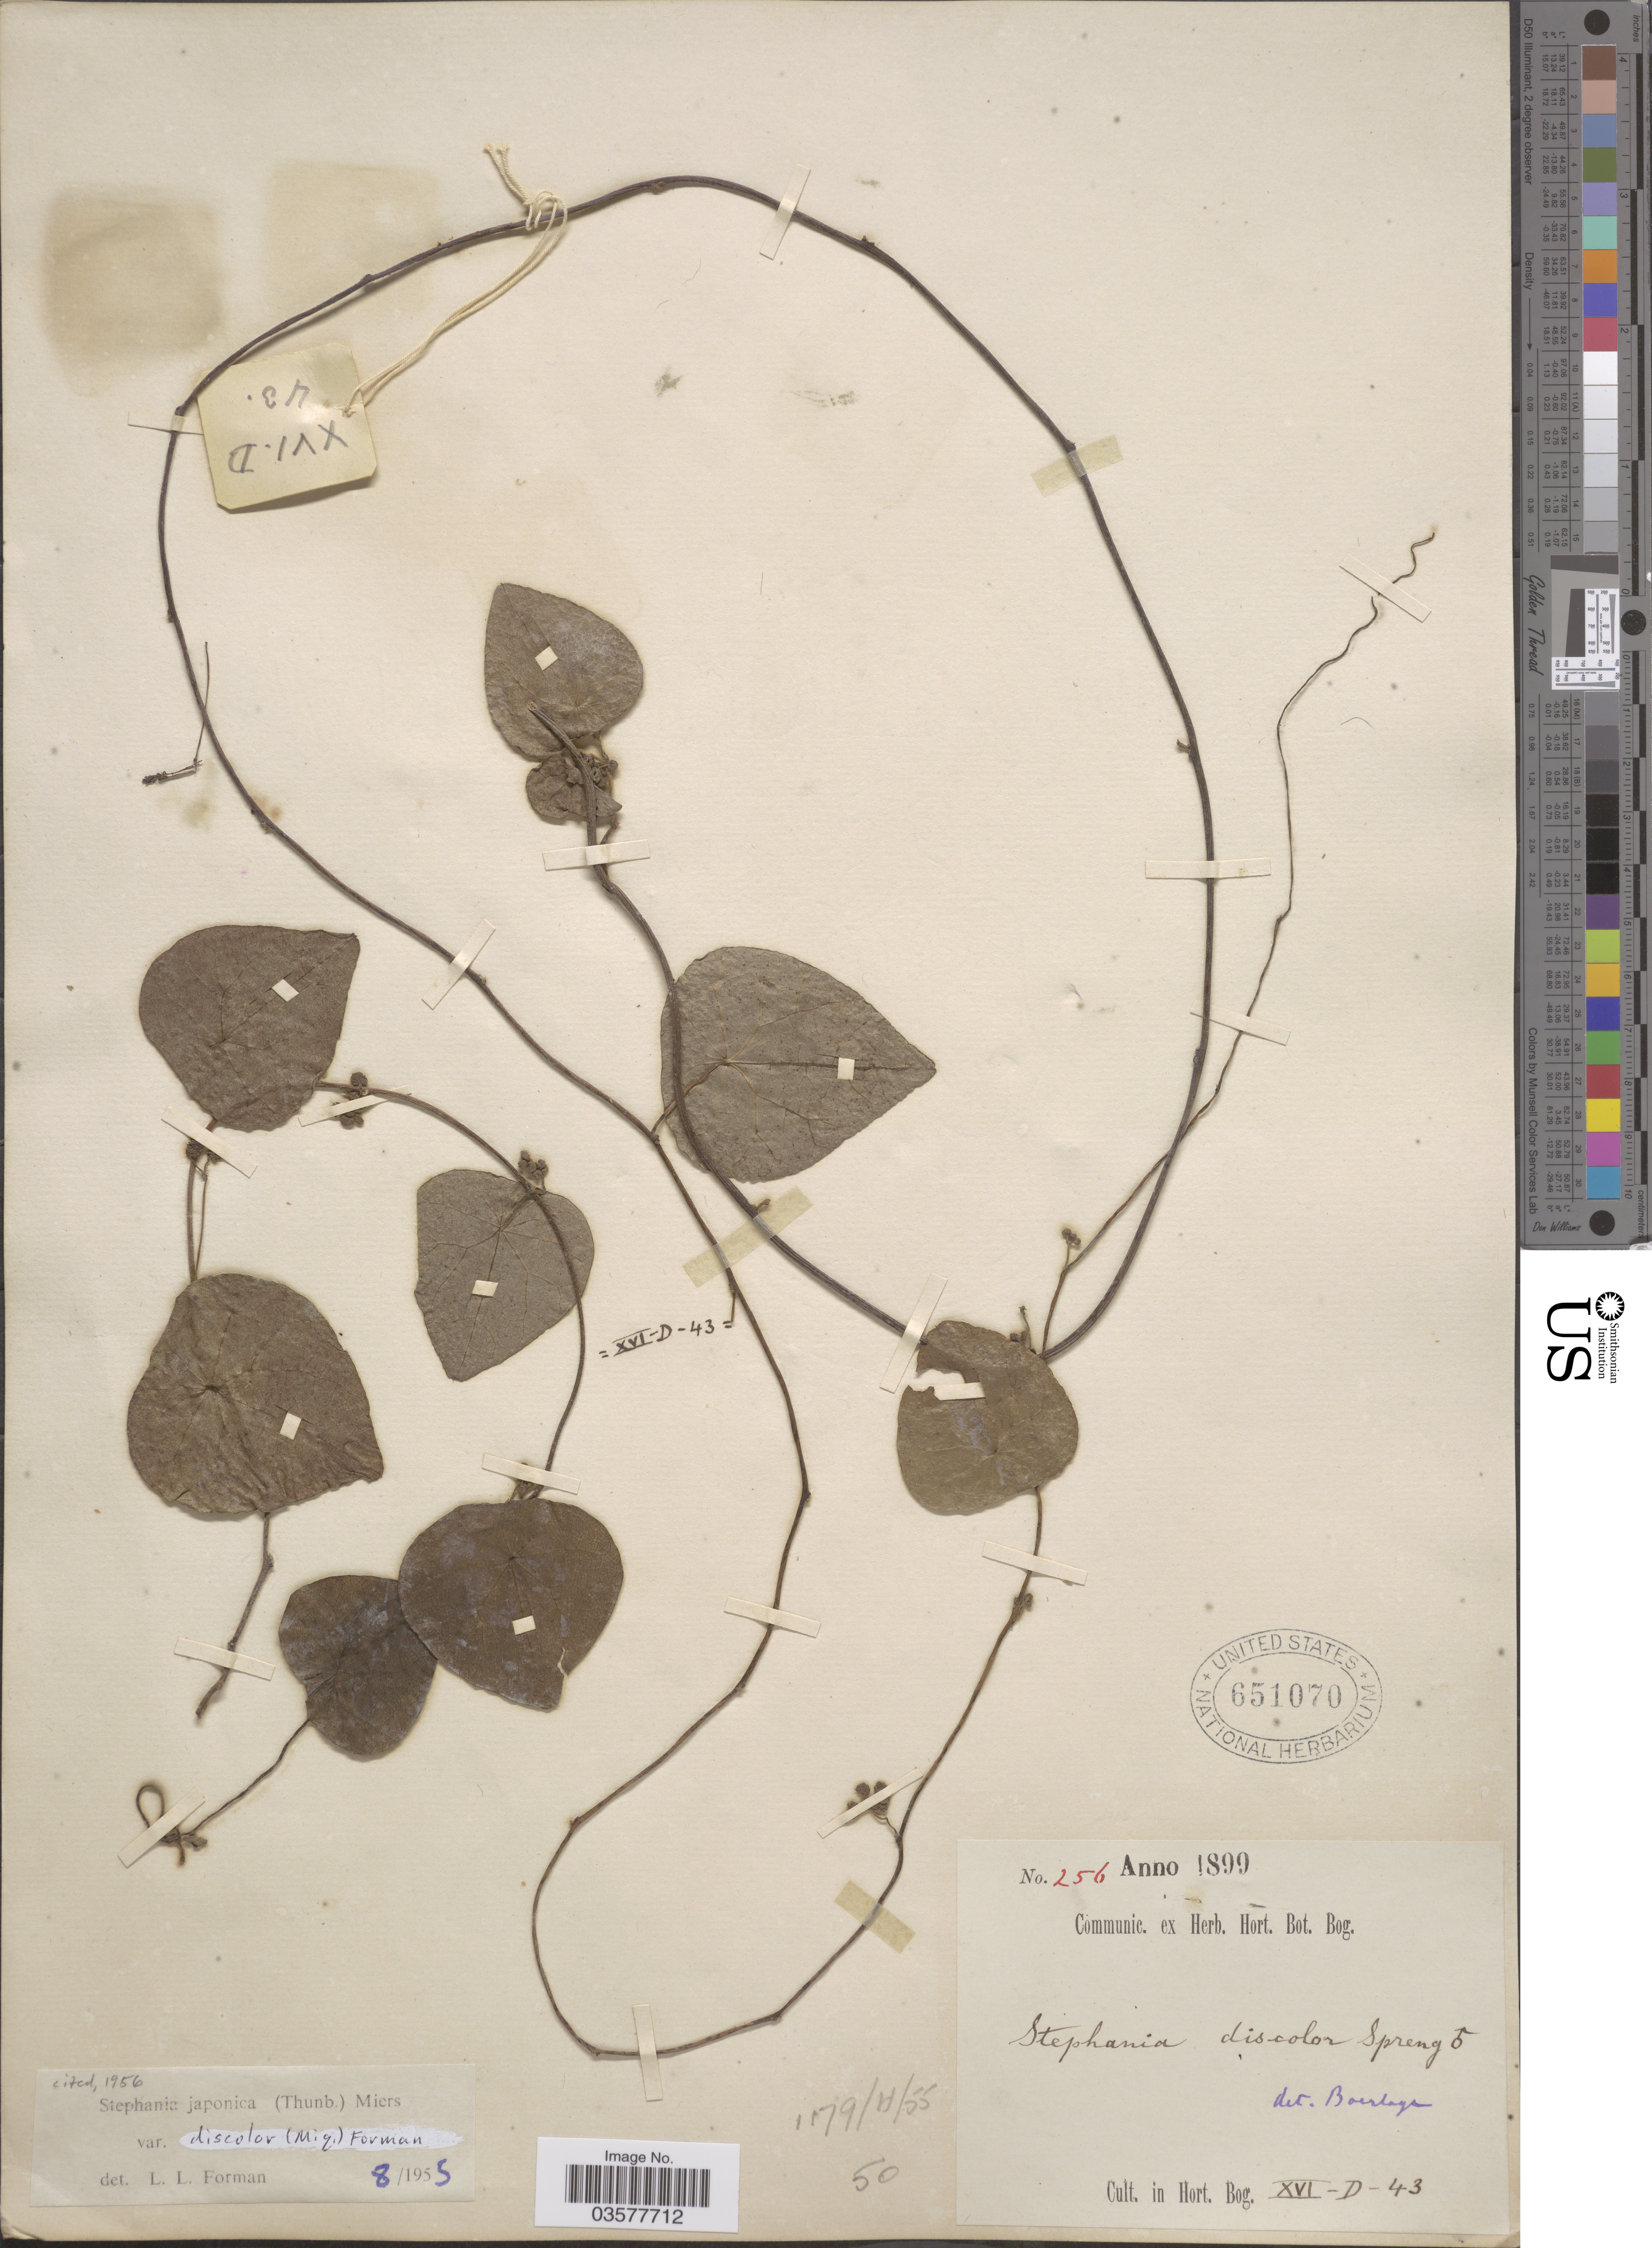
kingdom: Plantae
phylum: Tracheophyta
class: Magnoliopsida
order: Ranunculales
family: Menispermaceae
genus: Stephania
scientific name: Stephania japonica var. discolor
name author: (Blume) Forman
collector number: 256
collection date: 1899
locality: Cult. in Hort. Bog. XVI-D-43 [unsure placement]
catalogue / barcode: US 651070